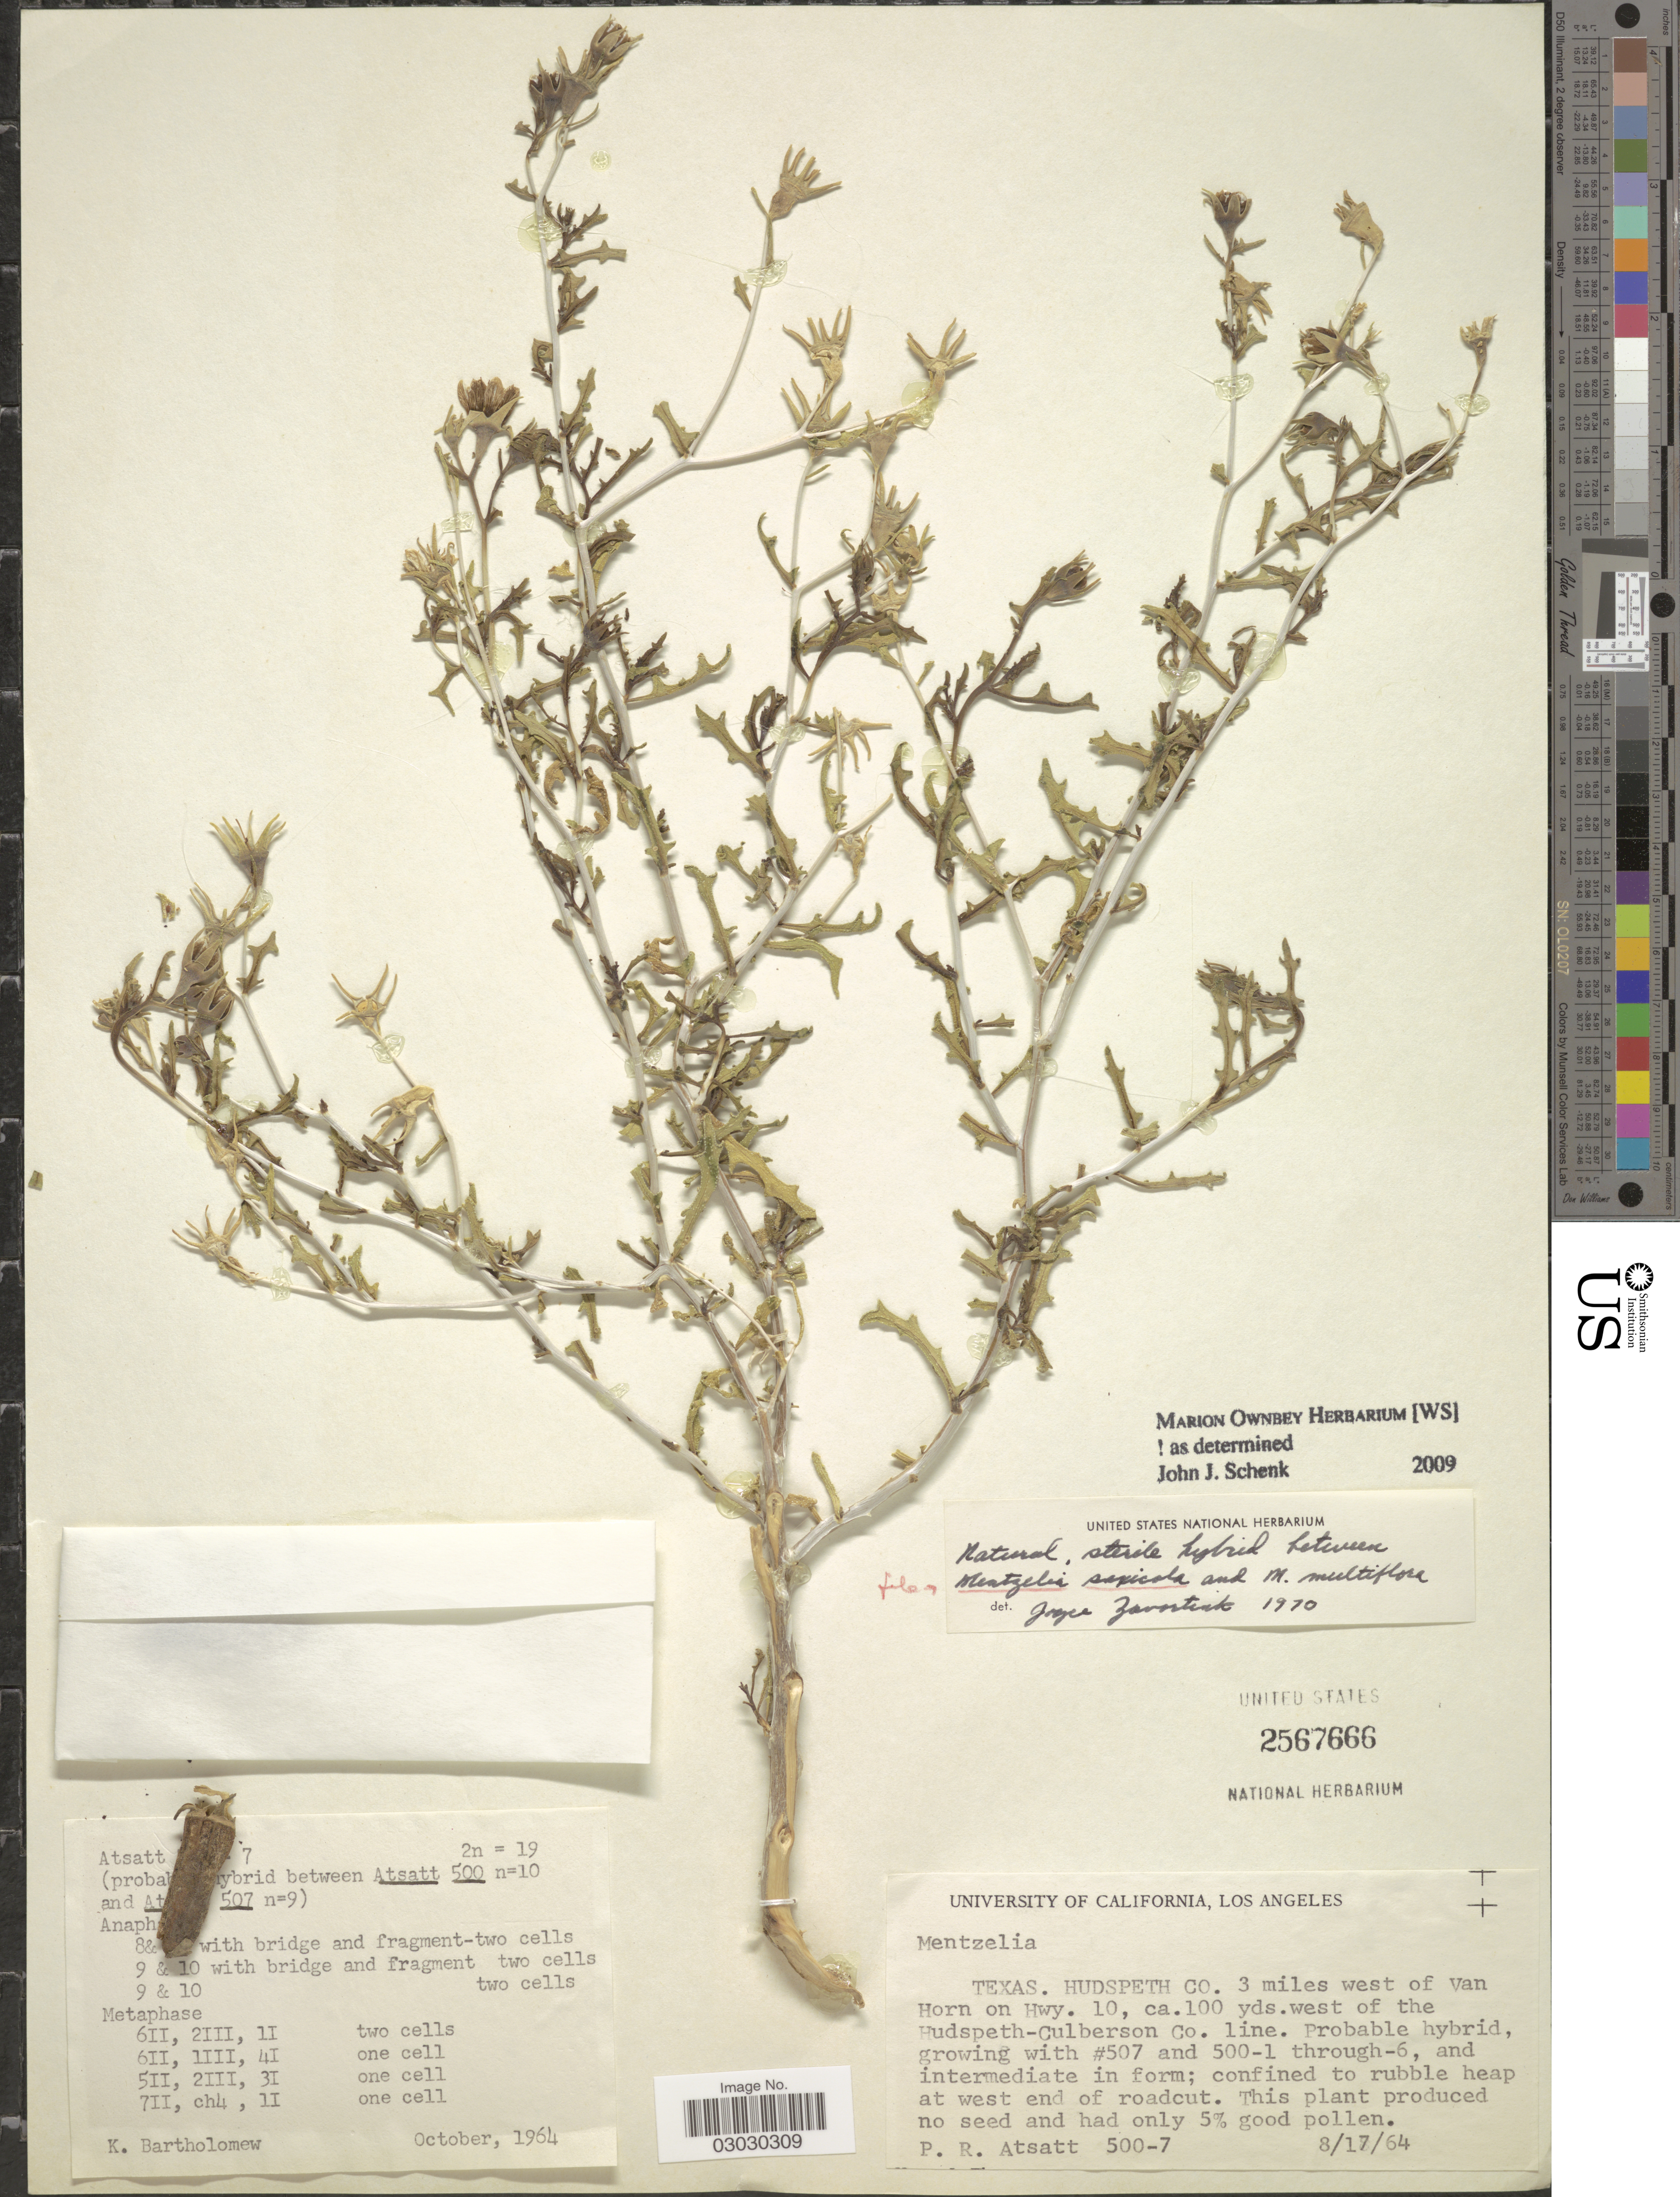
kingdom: Plantae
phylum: Tracheophyta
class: Magnoliopsida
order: Cornales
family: Loasaceae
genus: Mentzelia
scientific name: Mentzelia saxicola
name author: H.J. Thomps. & Zavort.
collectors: P. R. Atsatt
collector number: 500-7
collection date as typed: Transcribed d/m/y: 17/8/64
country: United States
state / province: Texas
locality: Texas, Hudspeth Co., 3 miles west of Van Horn on Hwy. 10, ca. 100 yds. west of the Hudspeth-Culberson Co.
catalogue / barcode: US 2567666